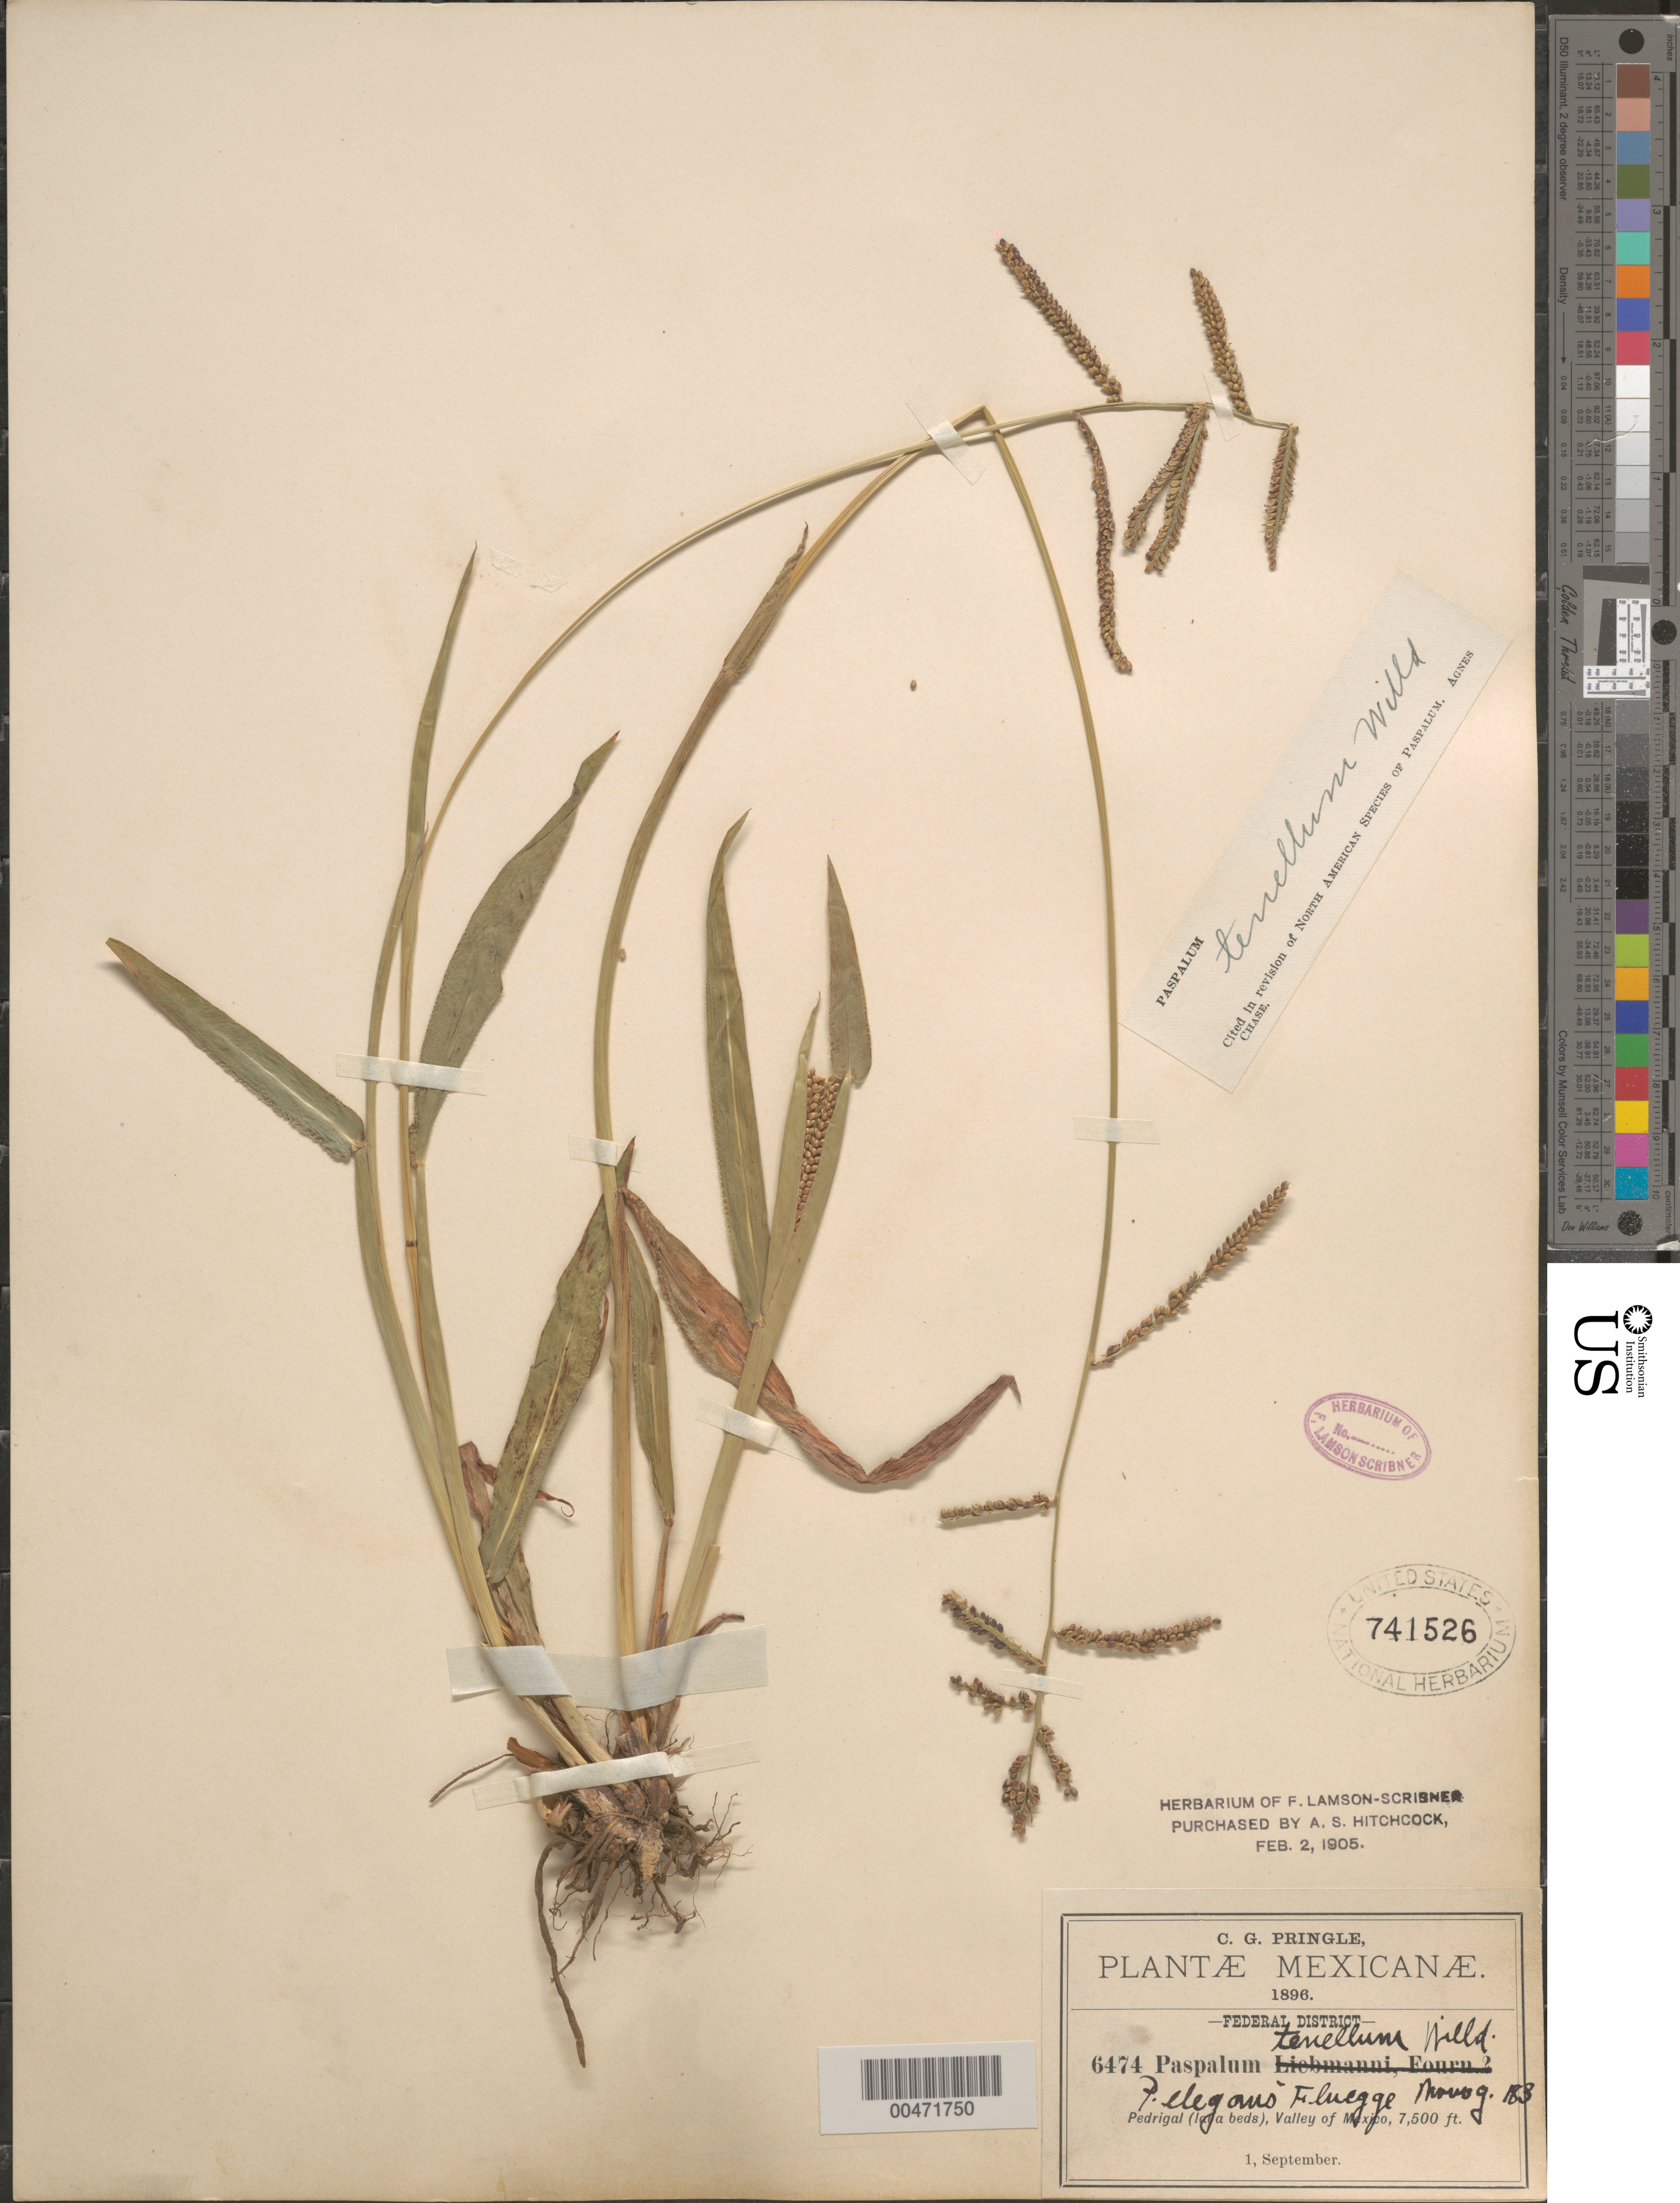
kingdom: Plantae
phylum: Tracheophyta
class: Liliopsida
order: Poales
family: Poaceae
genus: Paspalum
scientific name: Paspalum tenellum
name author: Willd.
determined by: Chase, [M.] Agnes, (US)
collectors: C. G. Pringle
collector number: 6474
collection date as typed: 1 Sep 1896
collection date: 1896-09-01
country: Mexico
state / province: Distrito Federal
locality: Pedrigal, Valley of Mexico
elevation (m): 2286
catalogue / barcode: US 741526